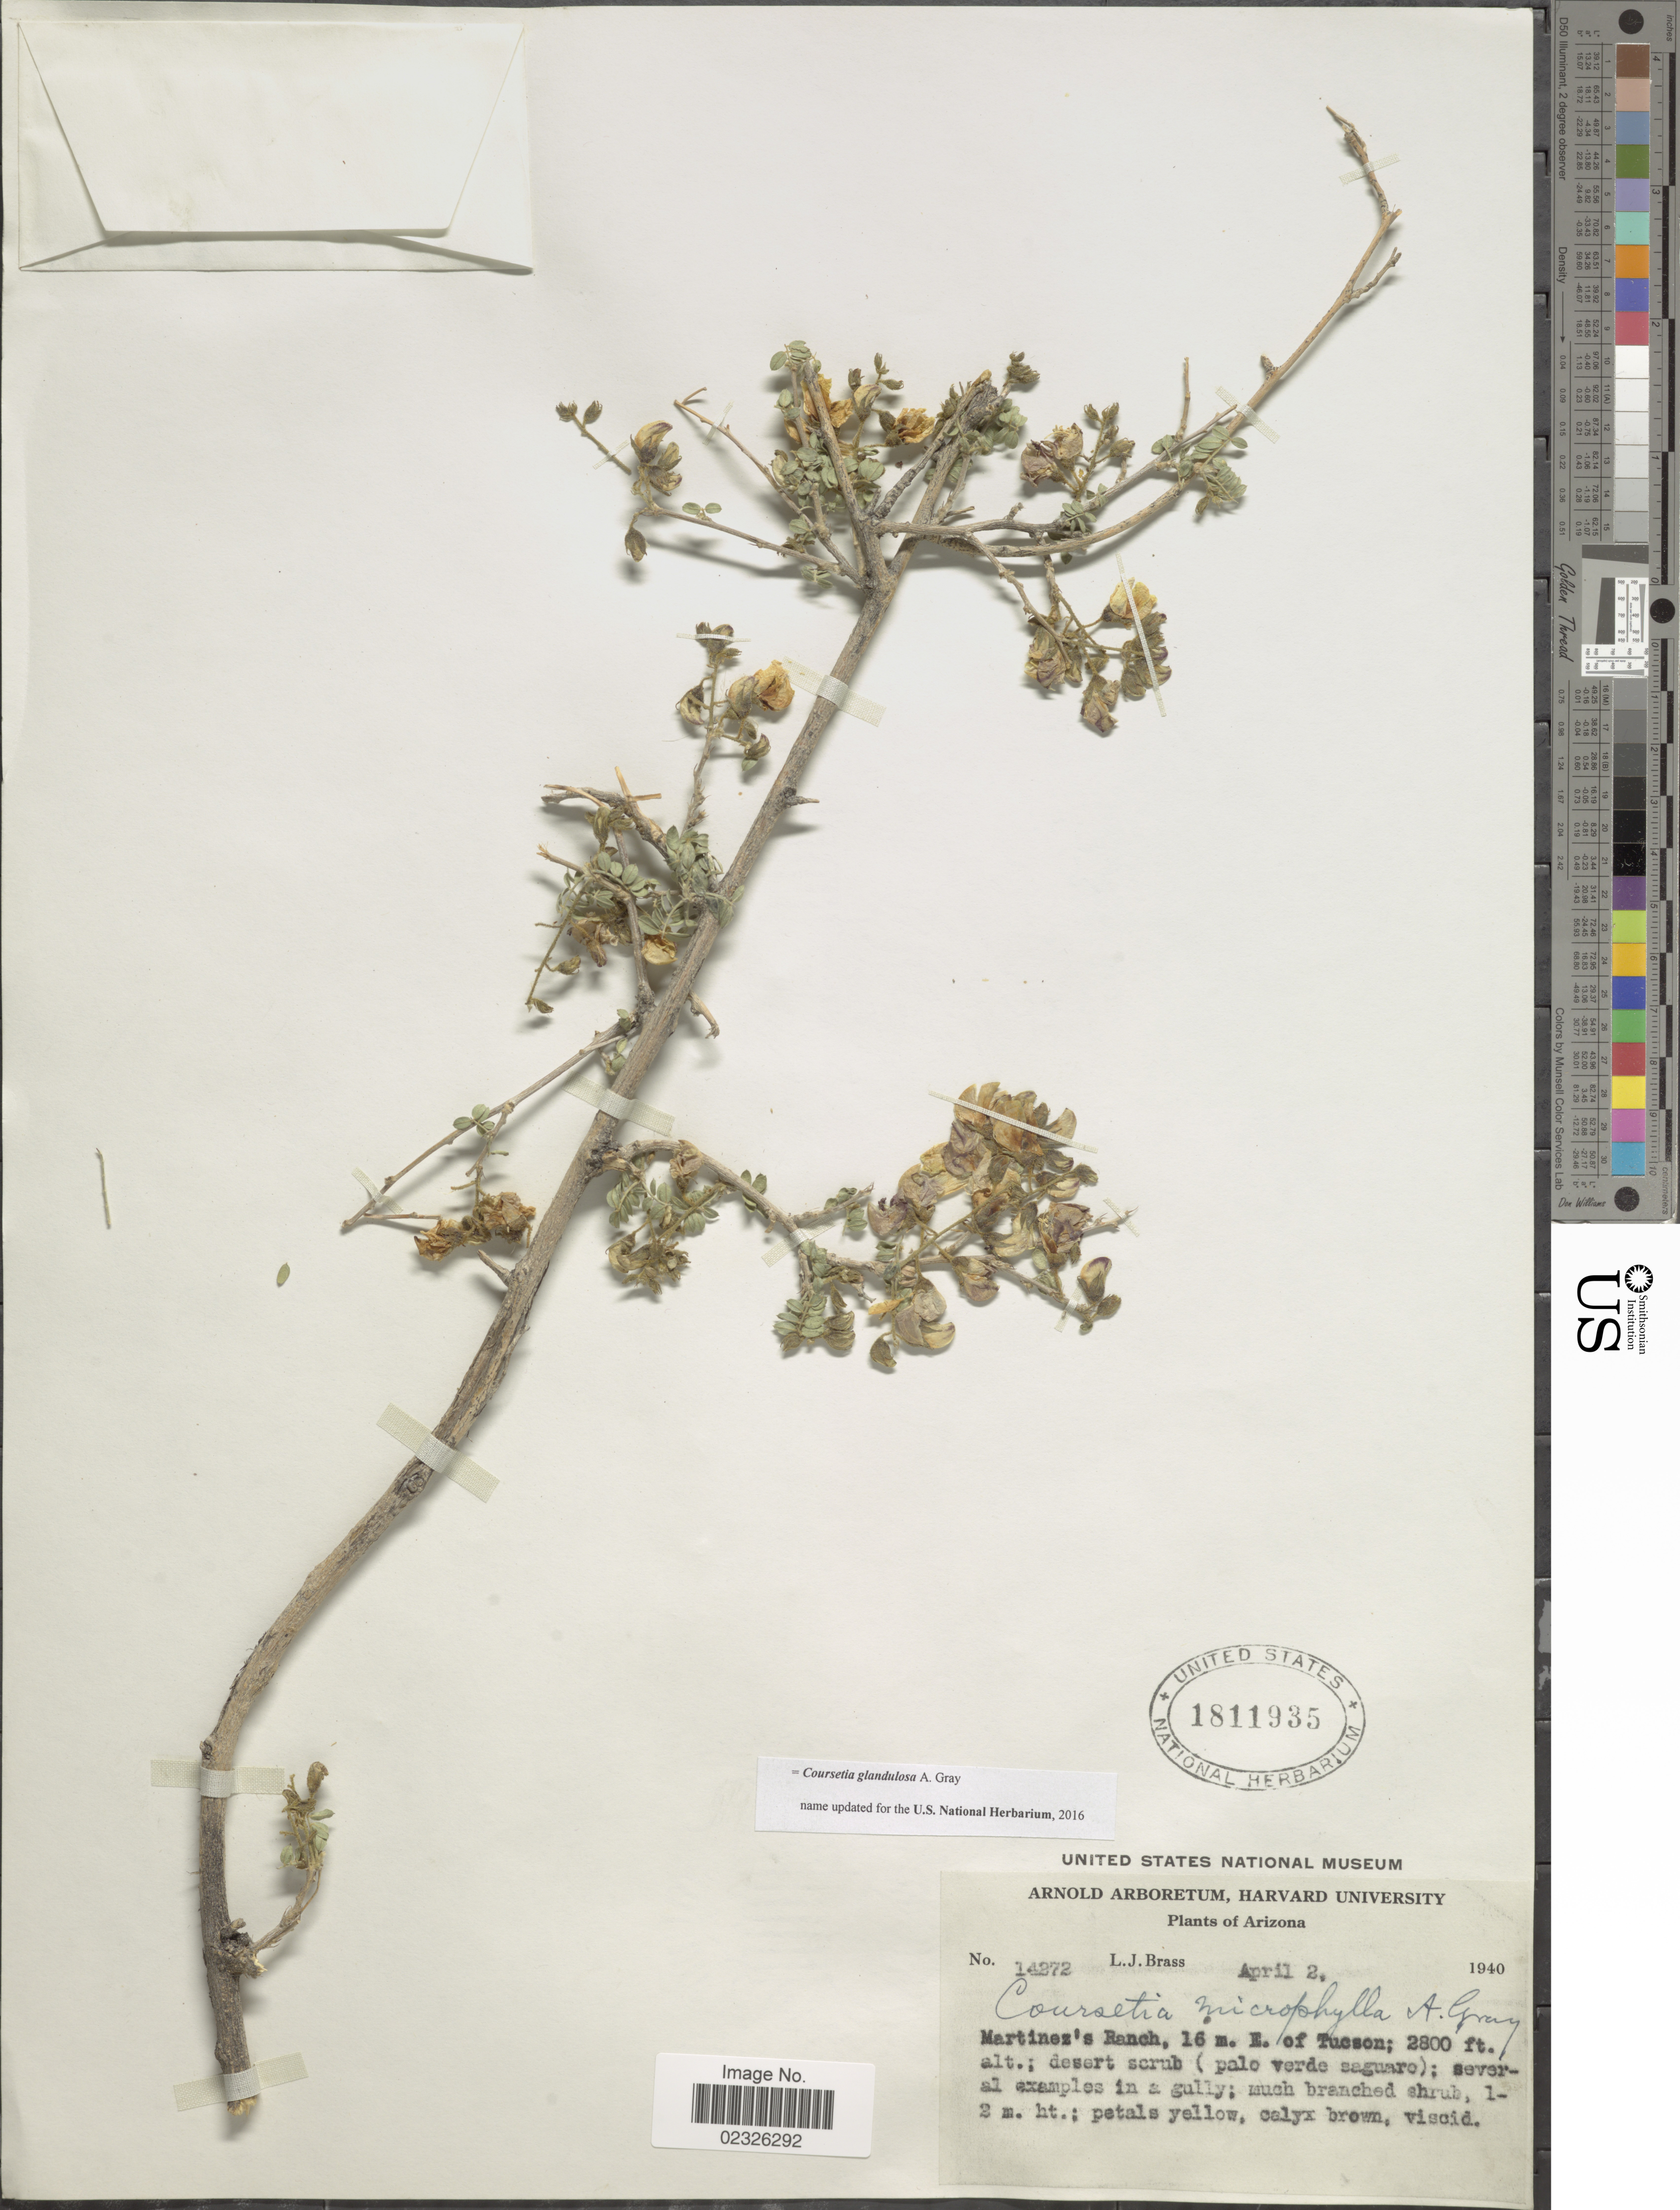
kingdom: Plantae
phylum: Tracheophyta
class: Magnoliopsida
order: Fabales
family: Fabaceae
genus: Coursetia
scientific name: Coursetia glandulosa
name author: A. Gray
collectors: L. J. Brass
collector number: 14272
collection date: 1940-04-02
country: United States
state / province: Arizona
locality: Martinez's Ranch, 16 m. E. of Tucson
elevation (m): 853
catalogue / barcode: US 1811935